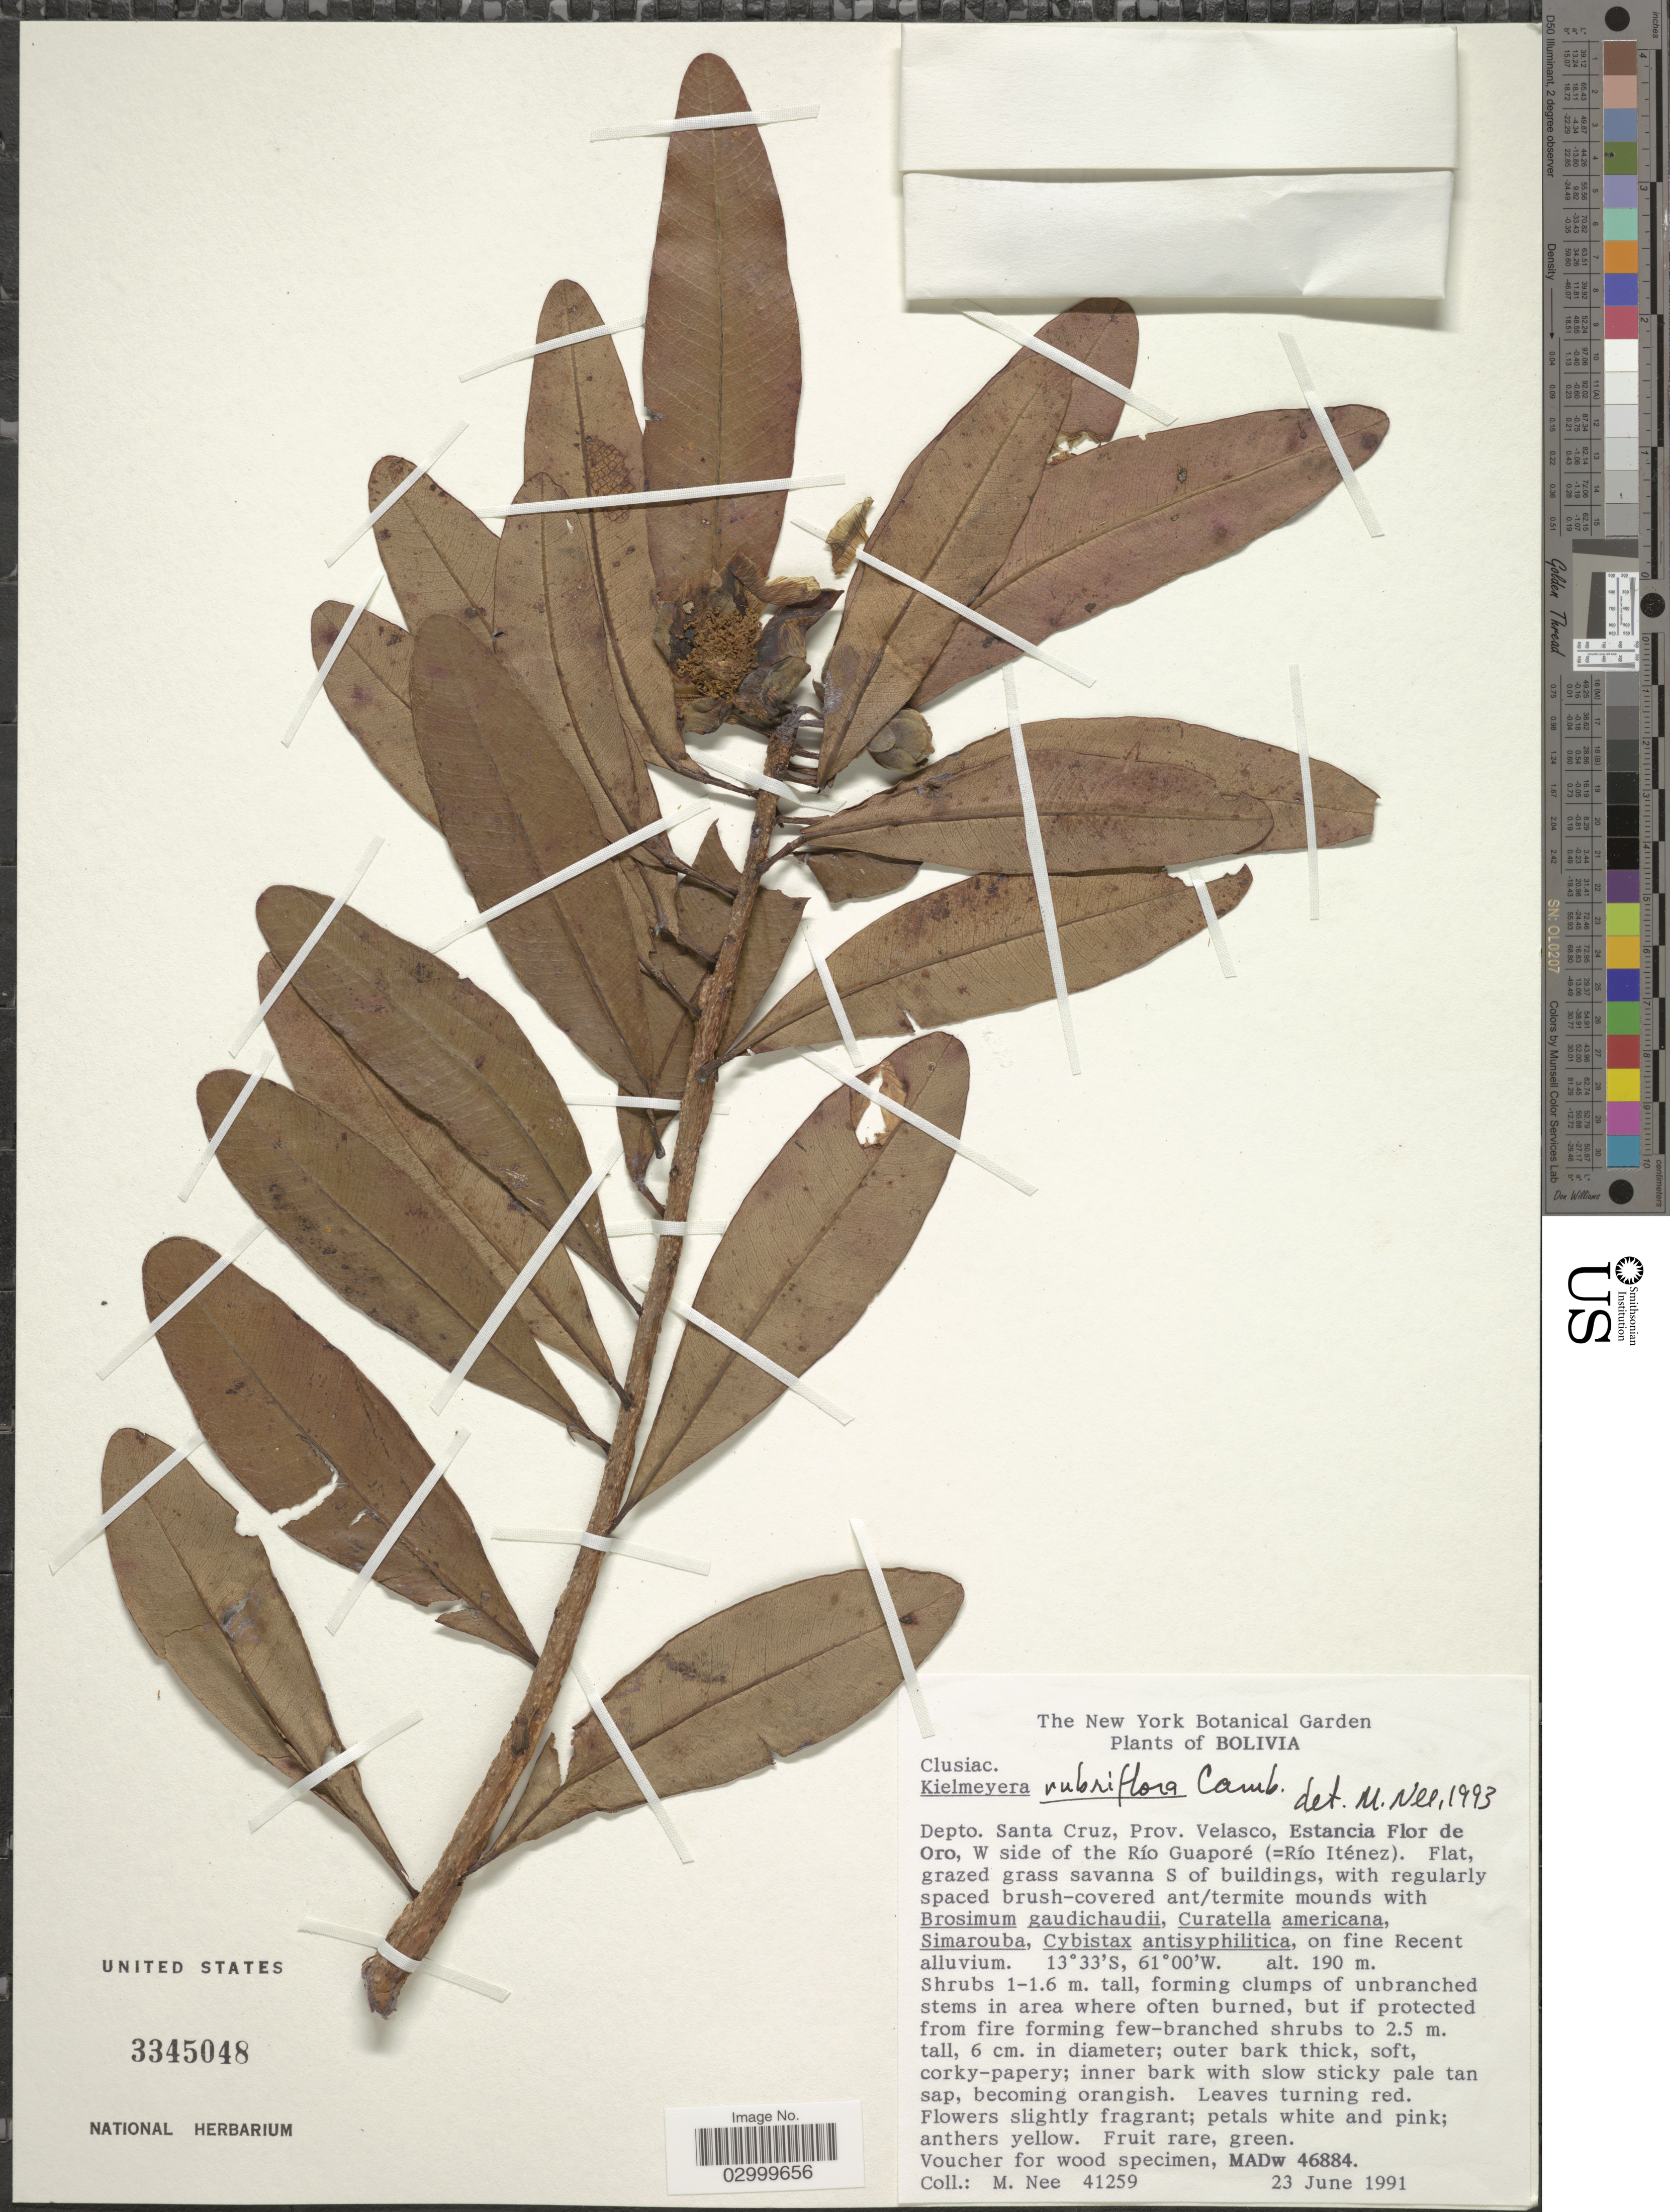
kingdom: Plantae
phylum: Tracheophyta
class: Magnoliopsida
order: Malpighiales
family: Calophyllaceae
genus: Kielmeyera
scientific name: Kielmeyera rubriflora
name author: Cambess.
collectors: M. Nee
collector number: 41259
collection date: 1991-06-23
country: Bolivia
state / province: Santa Cruz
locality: Depto. Santa Cruz, Prov. Velasco, Estancia Flor de Oro, W side of the Río Guaporé (=Río Iténez).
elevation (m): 190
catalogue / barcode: US 3345048